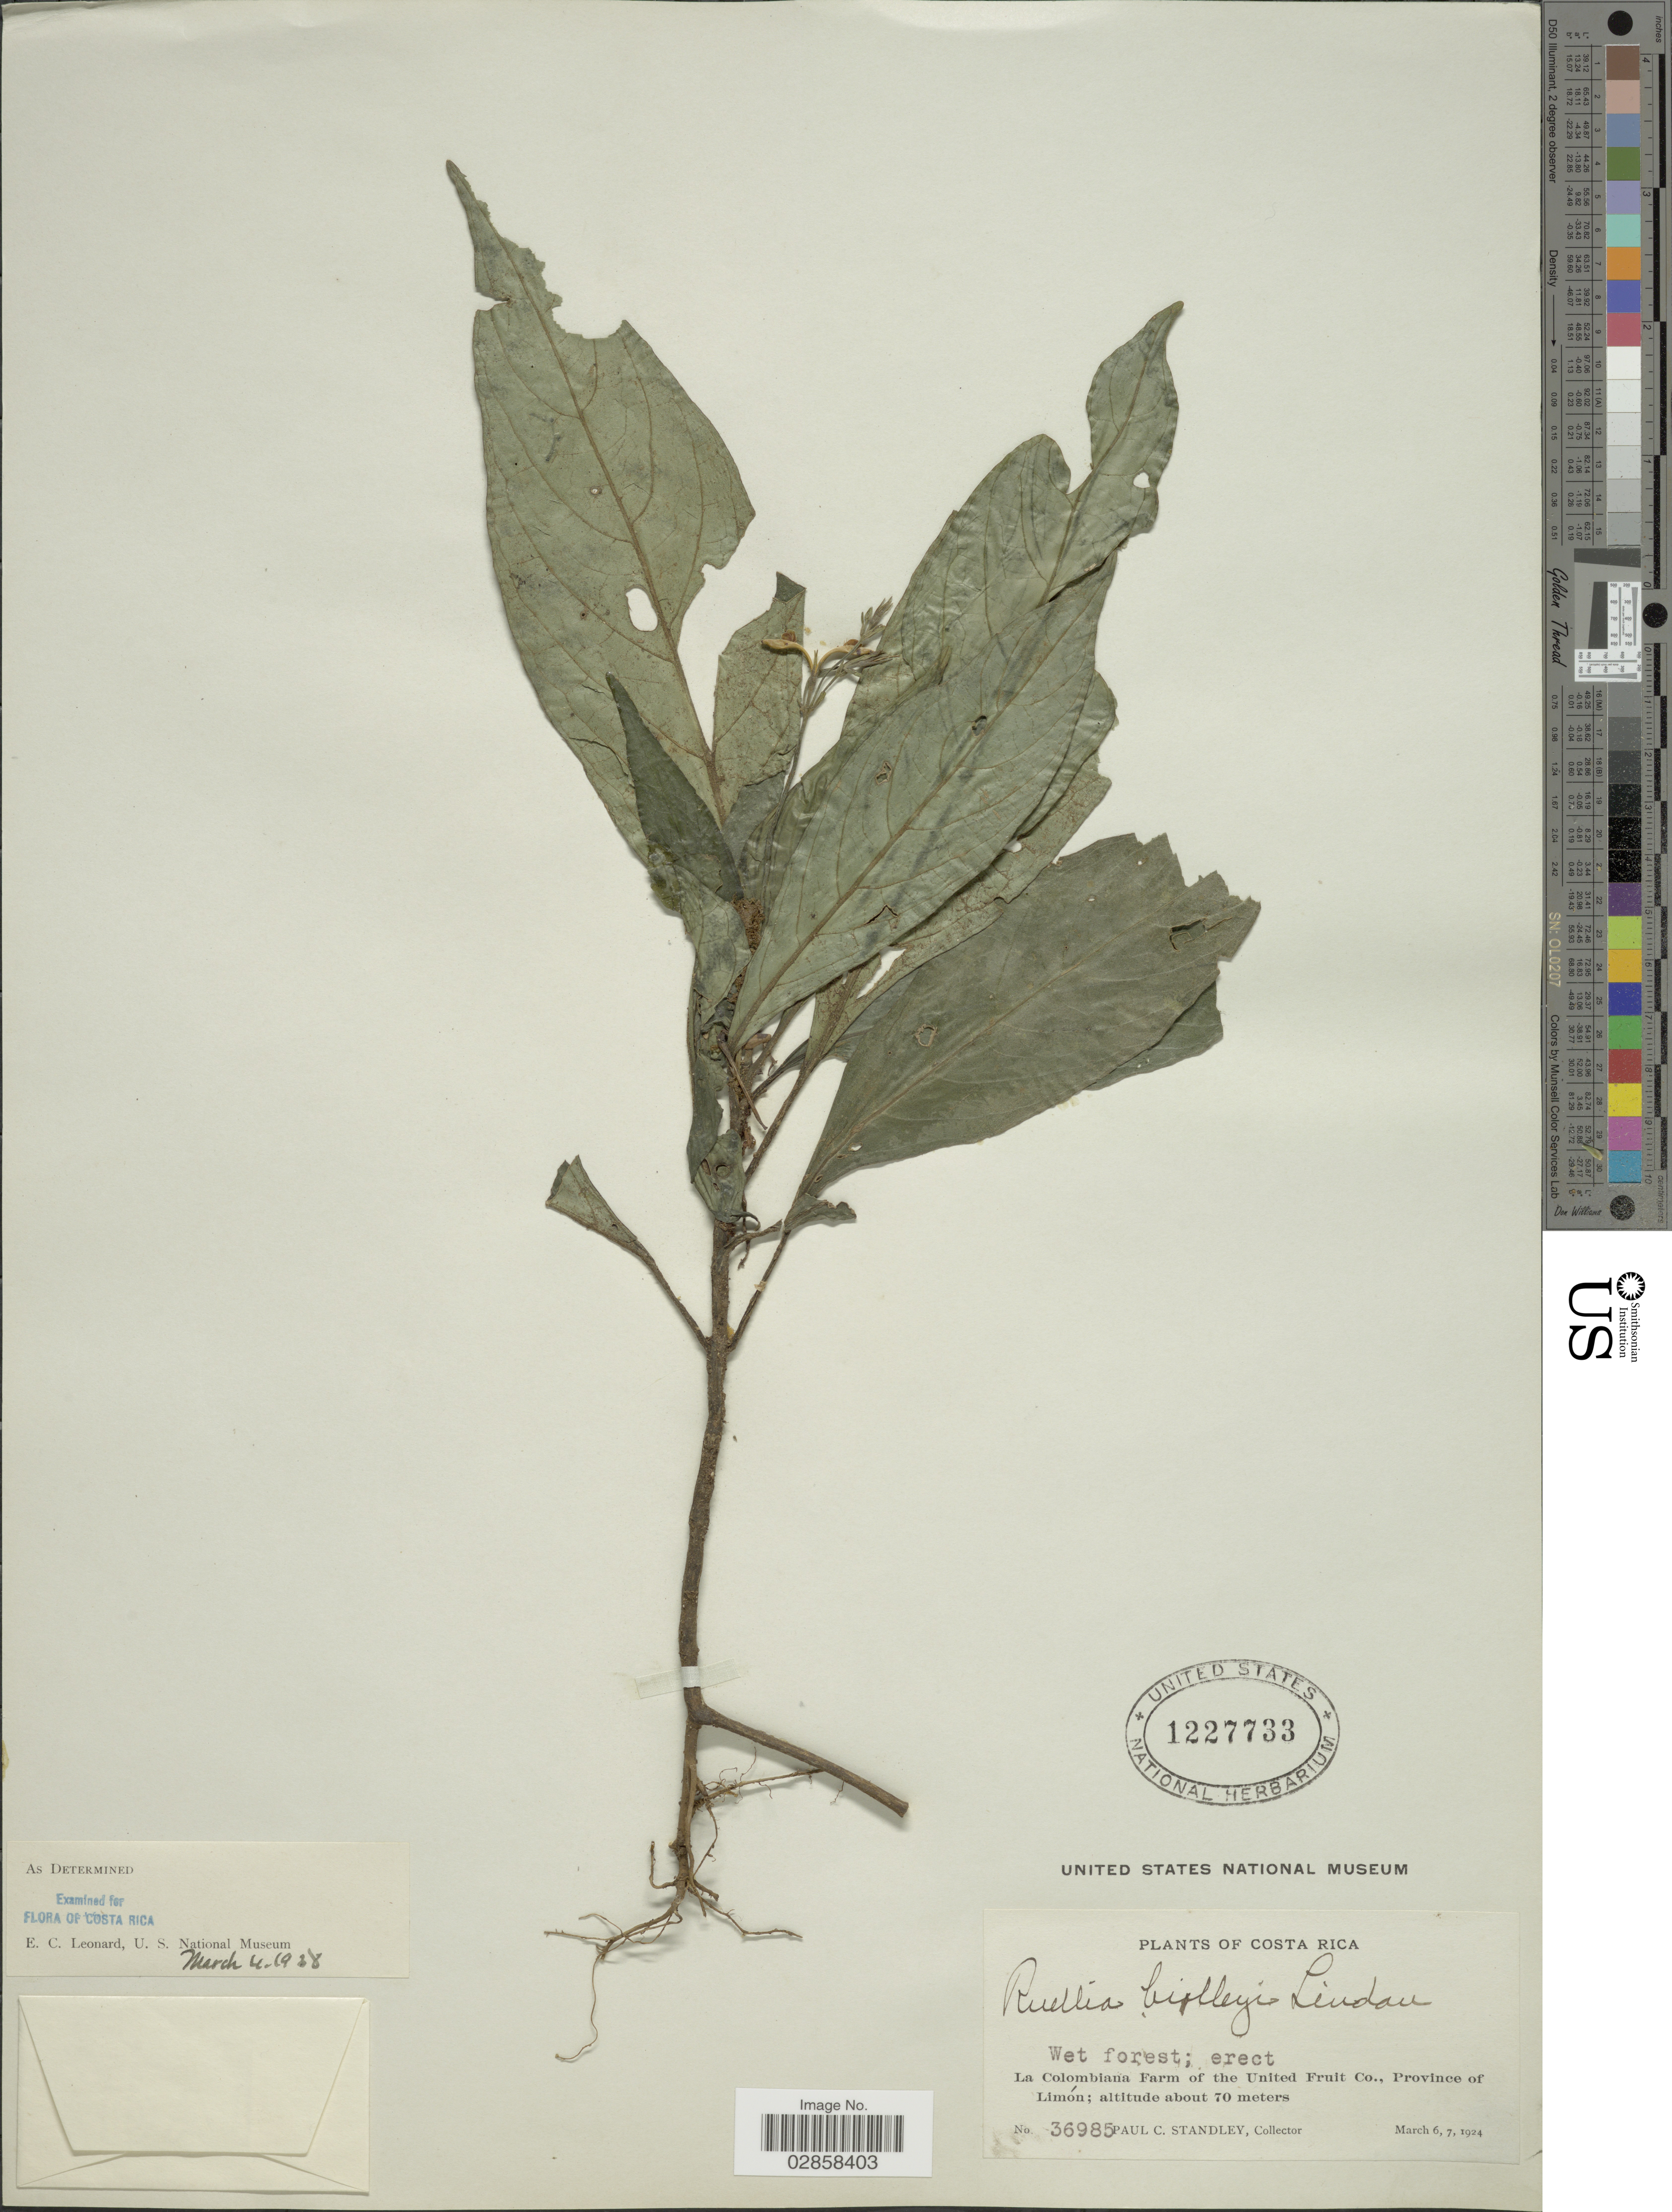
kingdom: Plantae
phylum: Tracheophyta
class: Magnoliopsida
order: Lamiales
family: Acanthaceae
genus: Ruellia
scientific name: Ruellia biolleyi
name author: Lindau in Pittier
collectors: P. C. Standley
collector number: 36985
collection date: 1924-03-06/1924-03-07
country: Costa Rica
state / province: Limón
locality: La Colombiana Farm of the United Fruit Co.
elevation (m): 70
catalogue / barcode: US 1227733